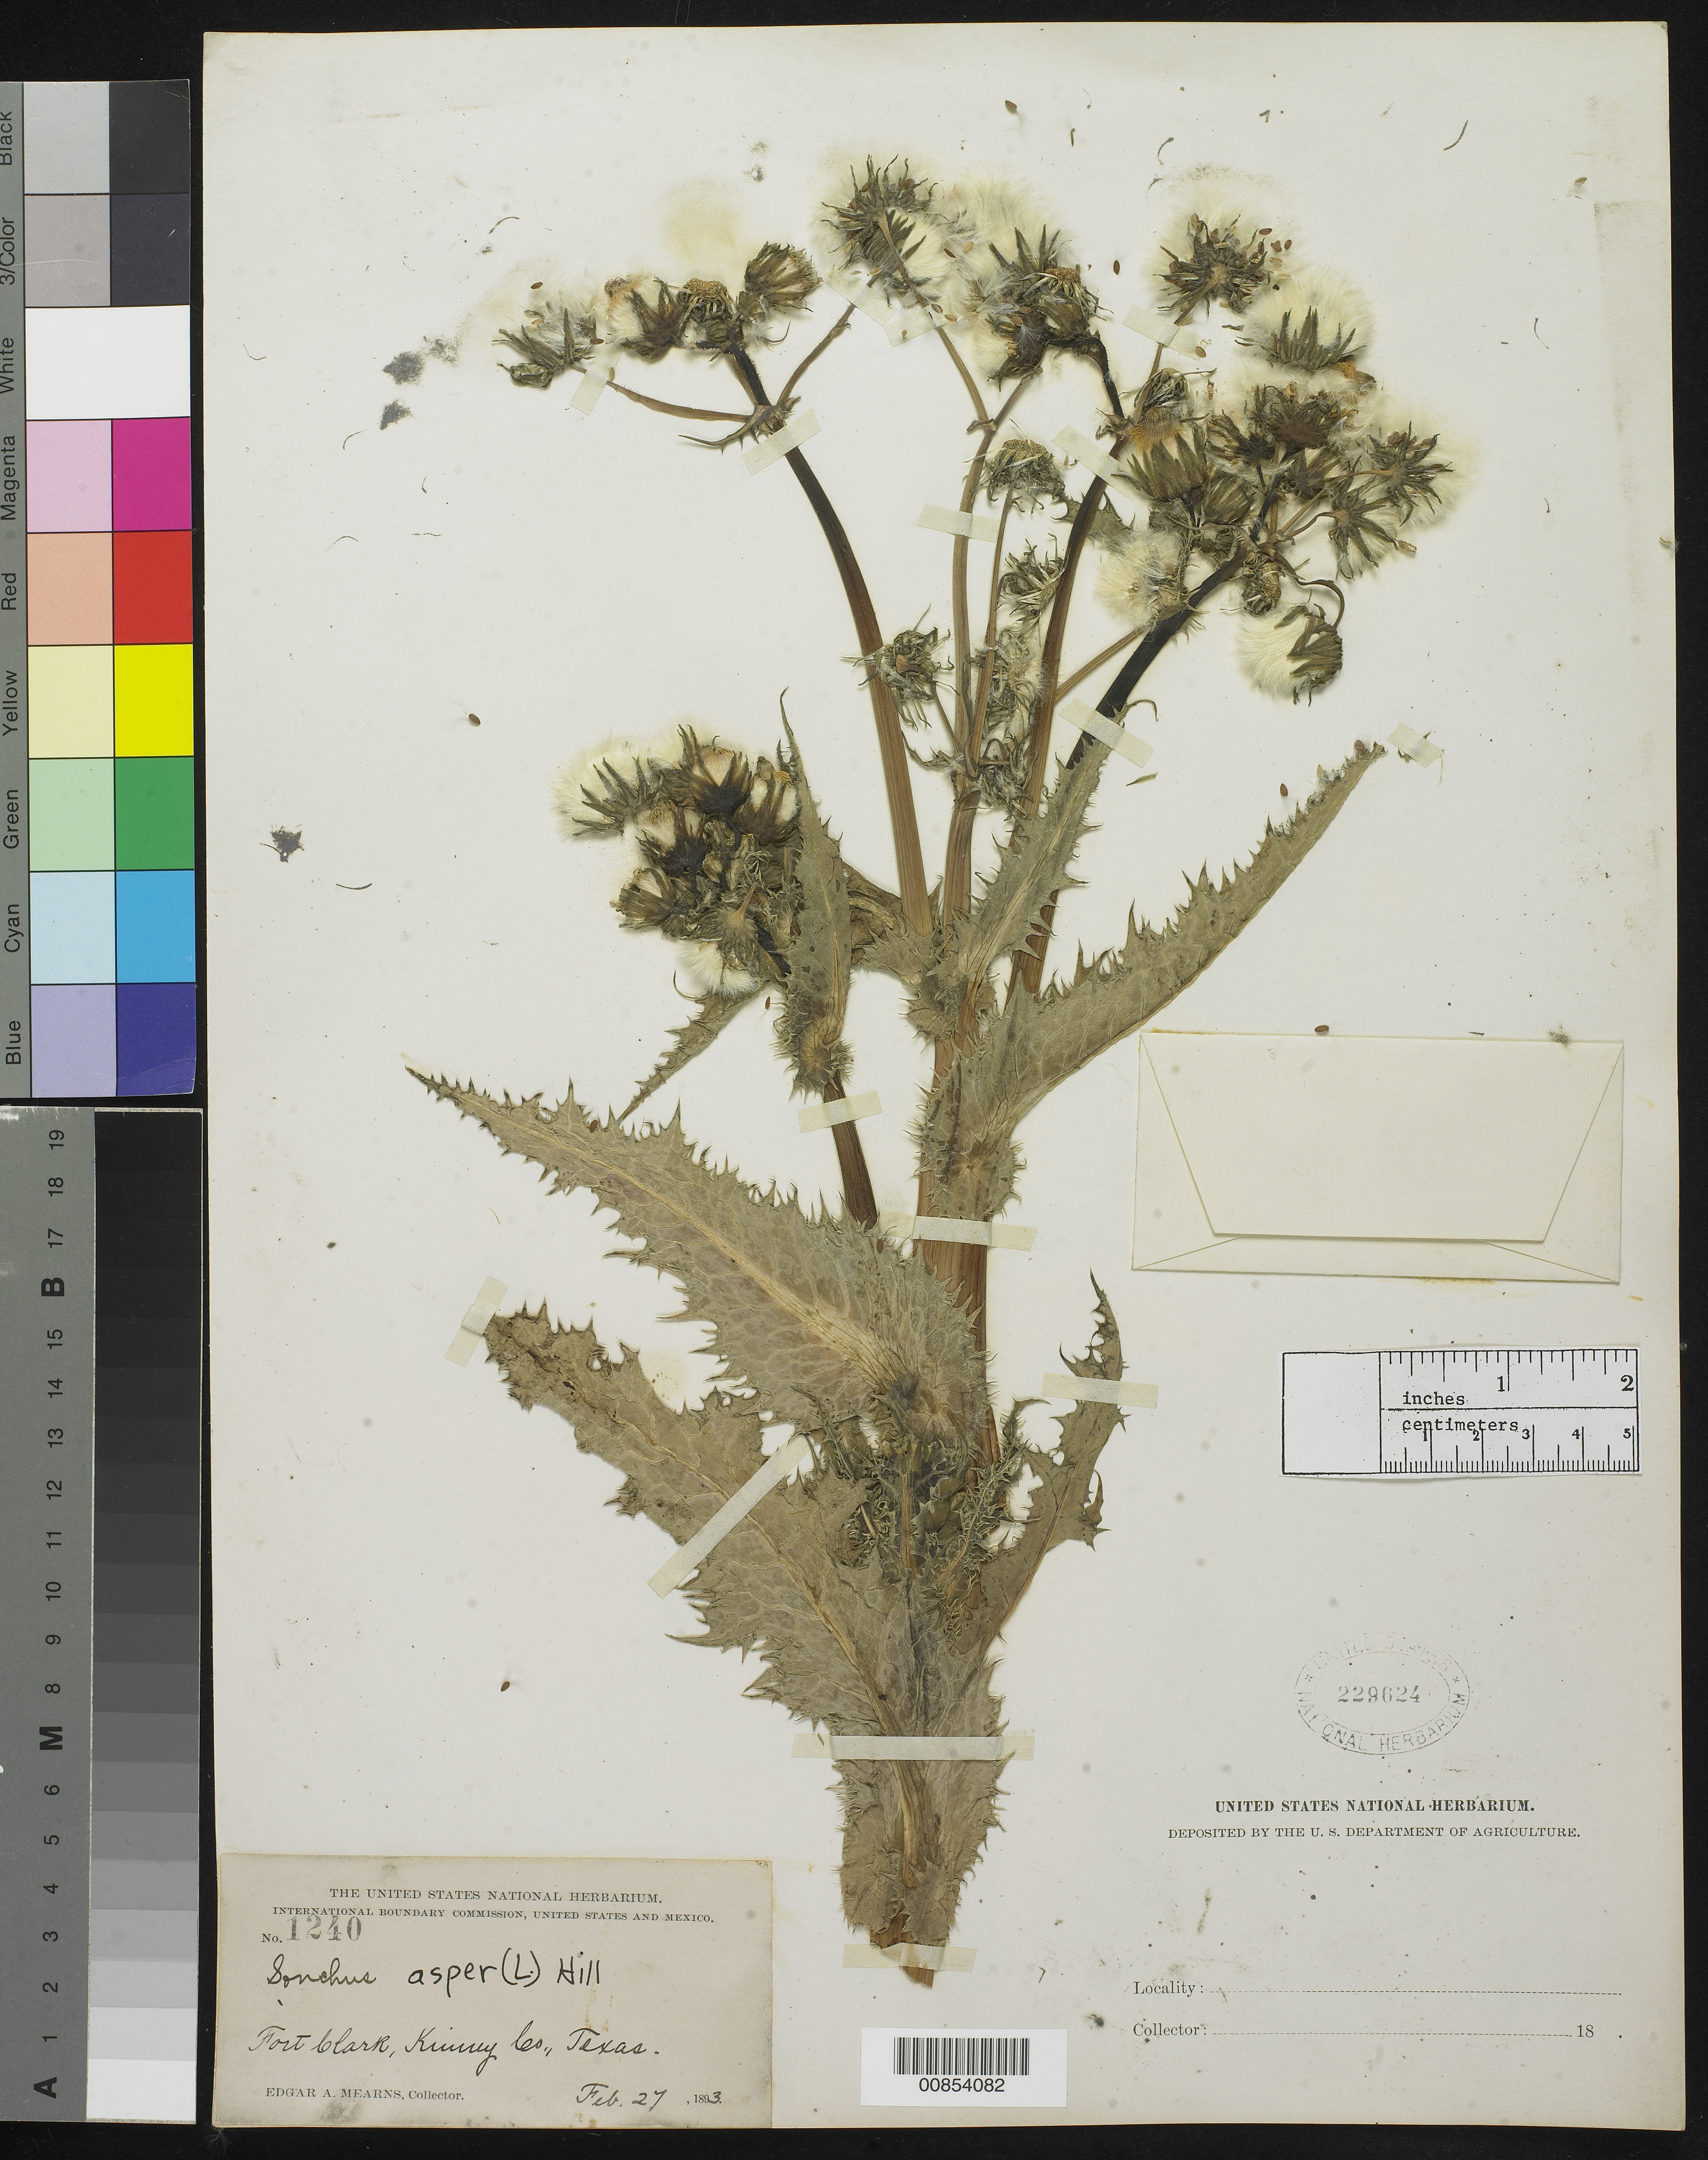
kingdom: Plantae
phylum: Tracheophyta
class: Magnoliopsida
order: Asterales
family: Asteraceae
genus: Sonchus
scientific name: Sonchus asper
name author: (L.) Hill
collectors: E. A. Mearns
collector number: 1240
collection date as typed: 27 Feb 1893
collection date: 1893-02-27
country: United States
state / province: Texas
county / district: Kinney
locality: Fort Clark, Kinney County, Texas.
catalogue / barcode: US 229624